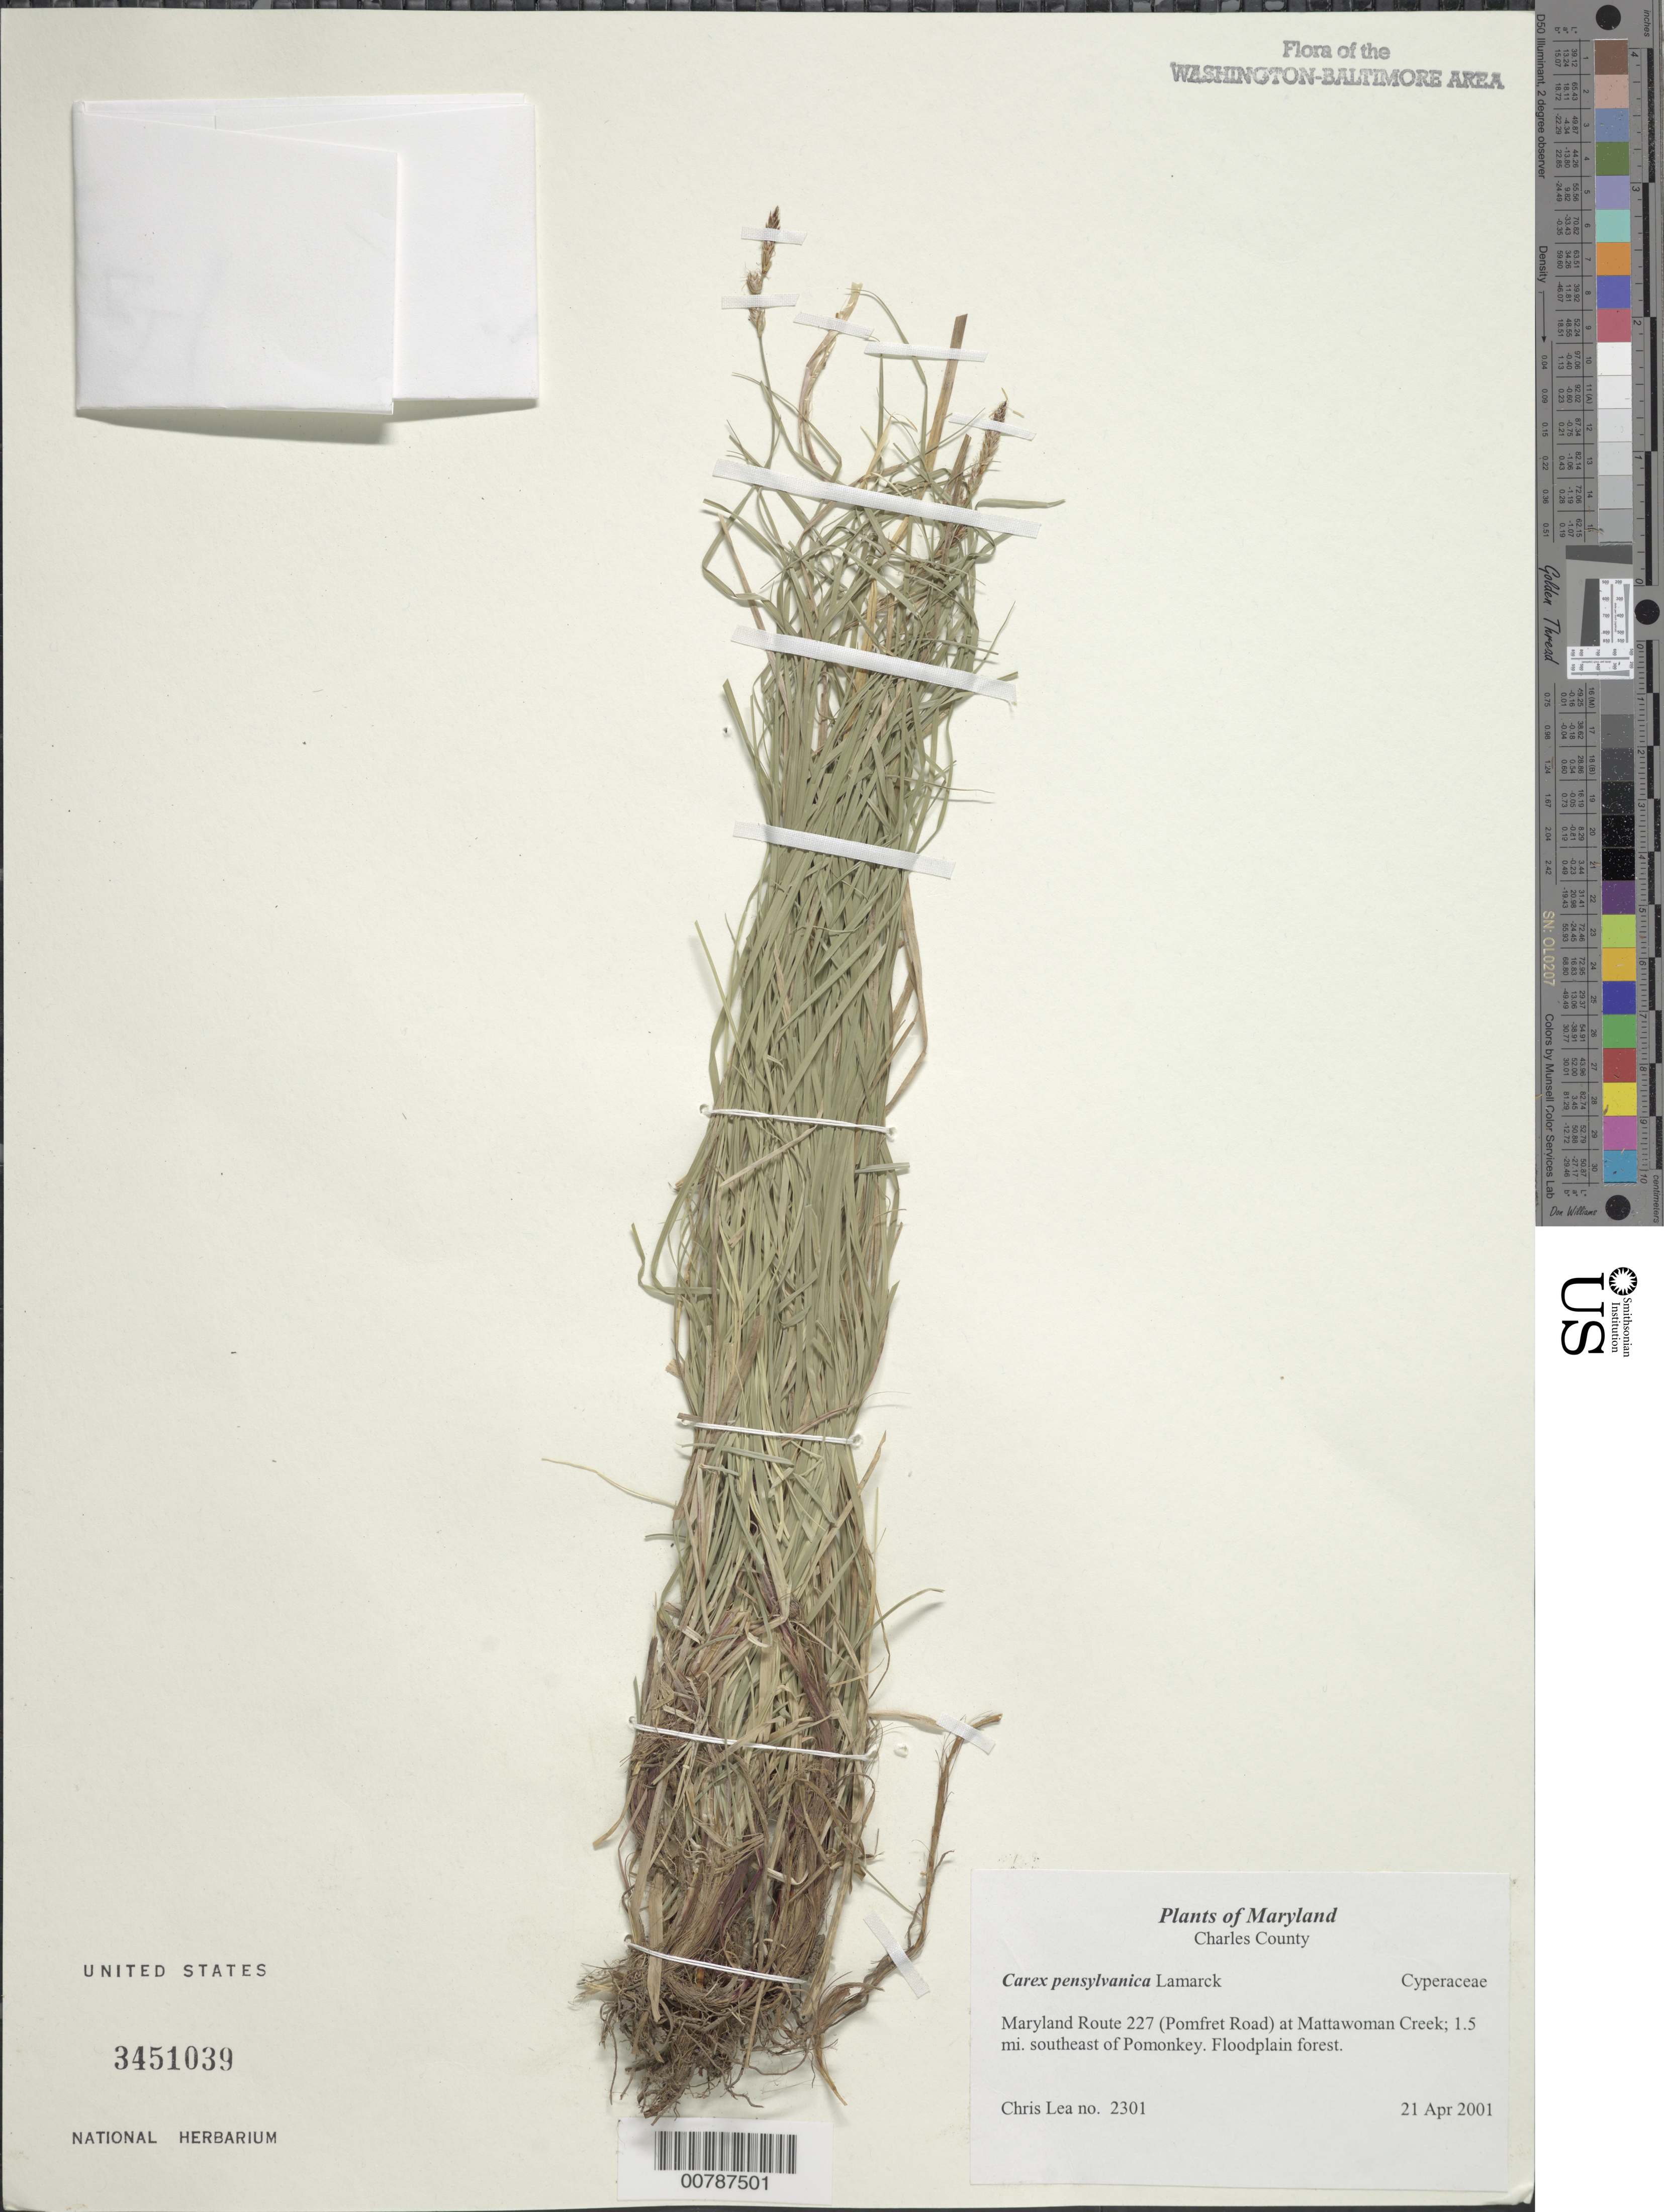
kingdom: Plantae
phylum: Tracheophyta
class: Liliopsida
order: Poales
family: Cyperaceae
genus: Carex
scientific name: Carex pensylvanica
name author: Lam.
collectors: C. Lea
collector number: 2301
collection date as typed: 21 Apr 2001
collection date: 2001-04-21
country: United States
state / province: Maryland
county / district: Charles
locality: Maryland Route 227 (Pomfret Road) at Mattawoman Creek; 1.5 mi. southeast of Pomonkey.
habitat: Floodplain forest.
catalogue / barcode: US 3451039